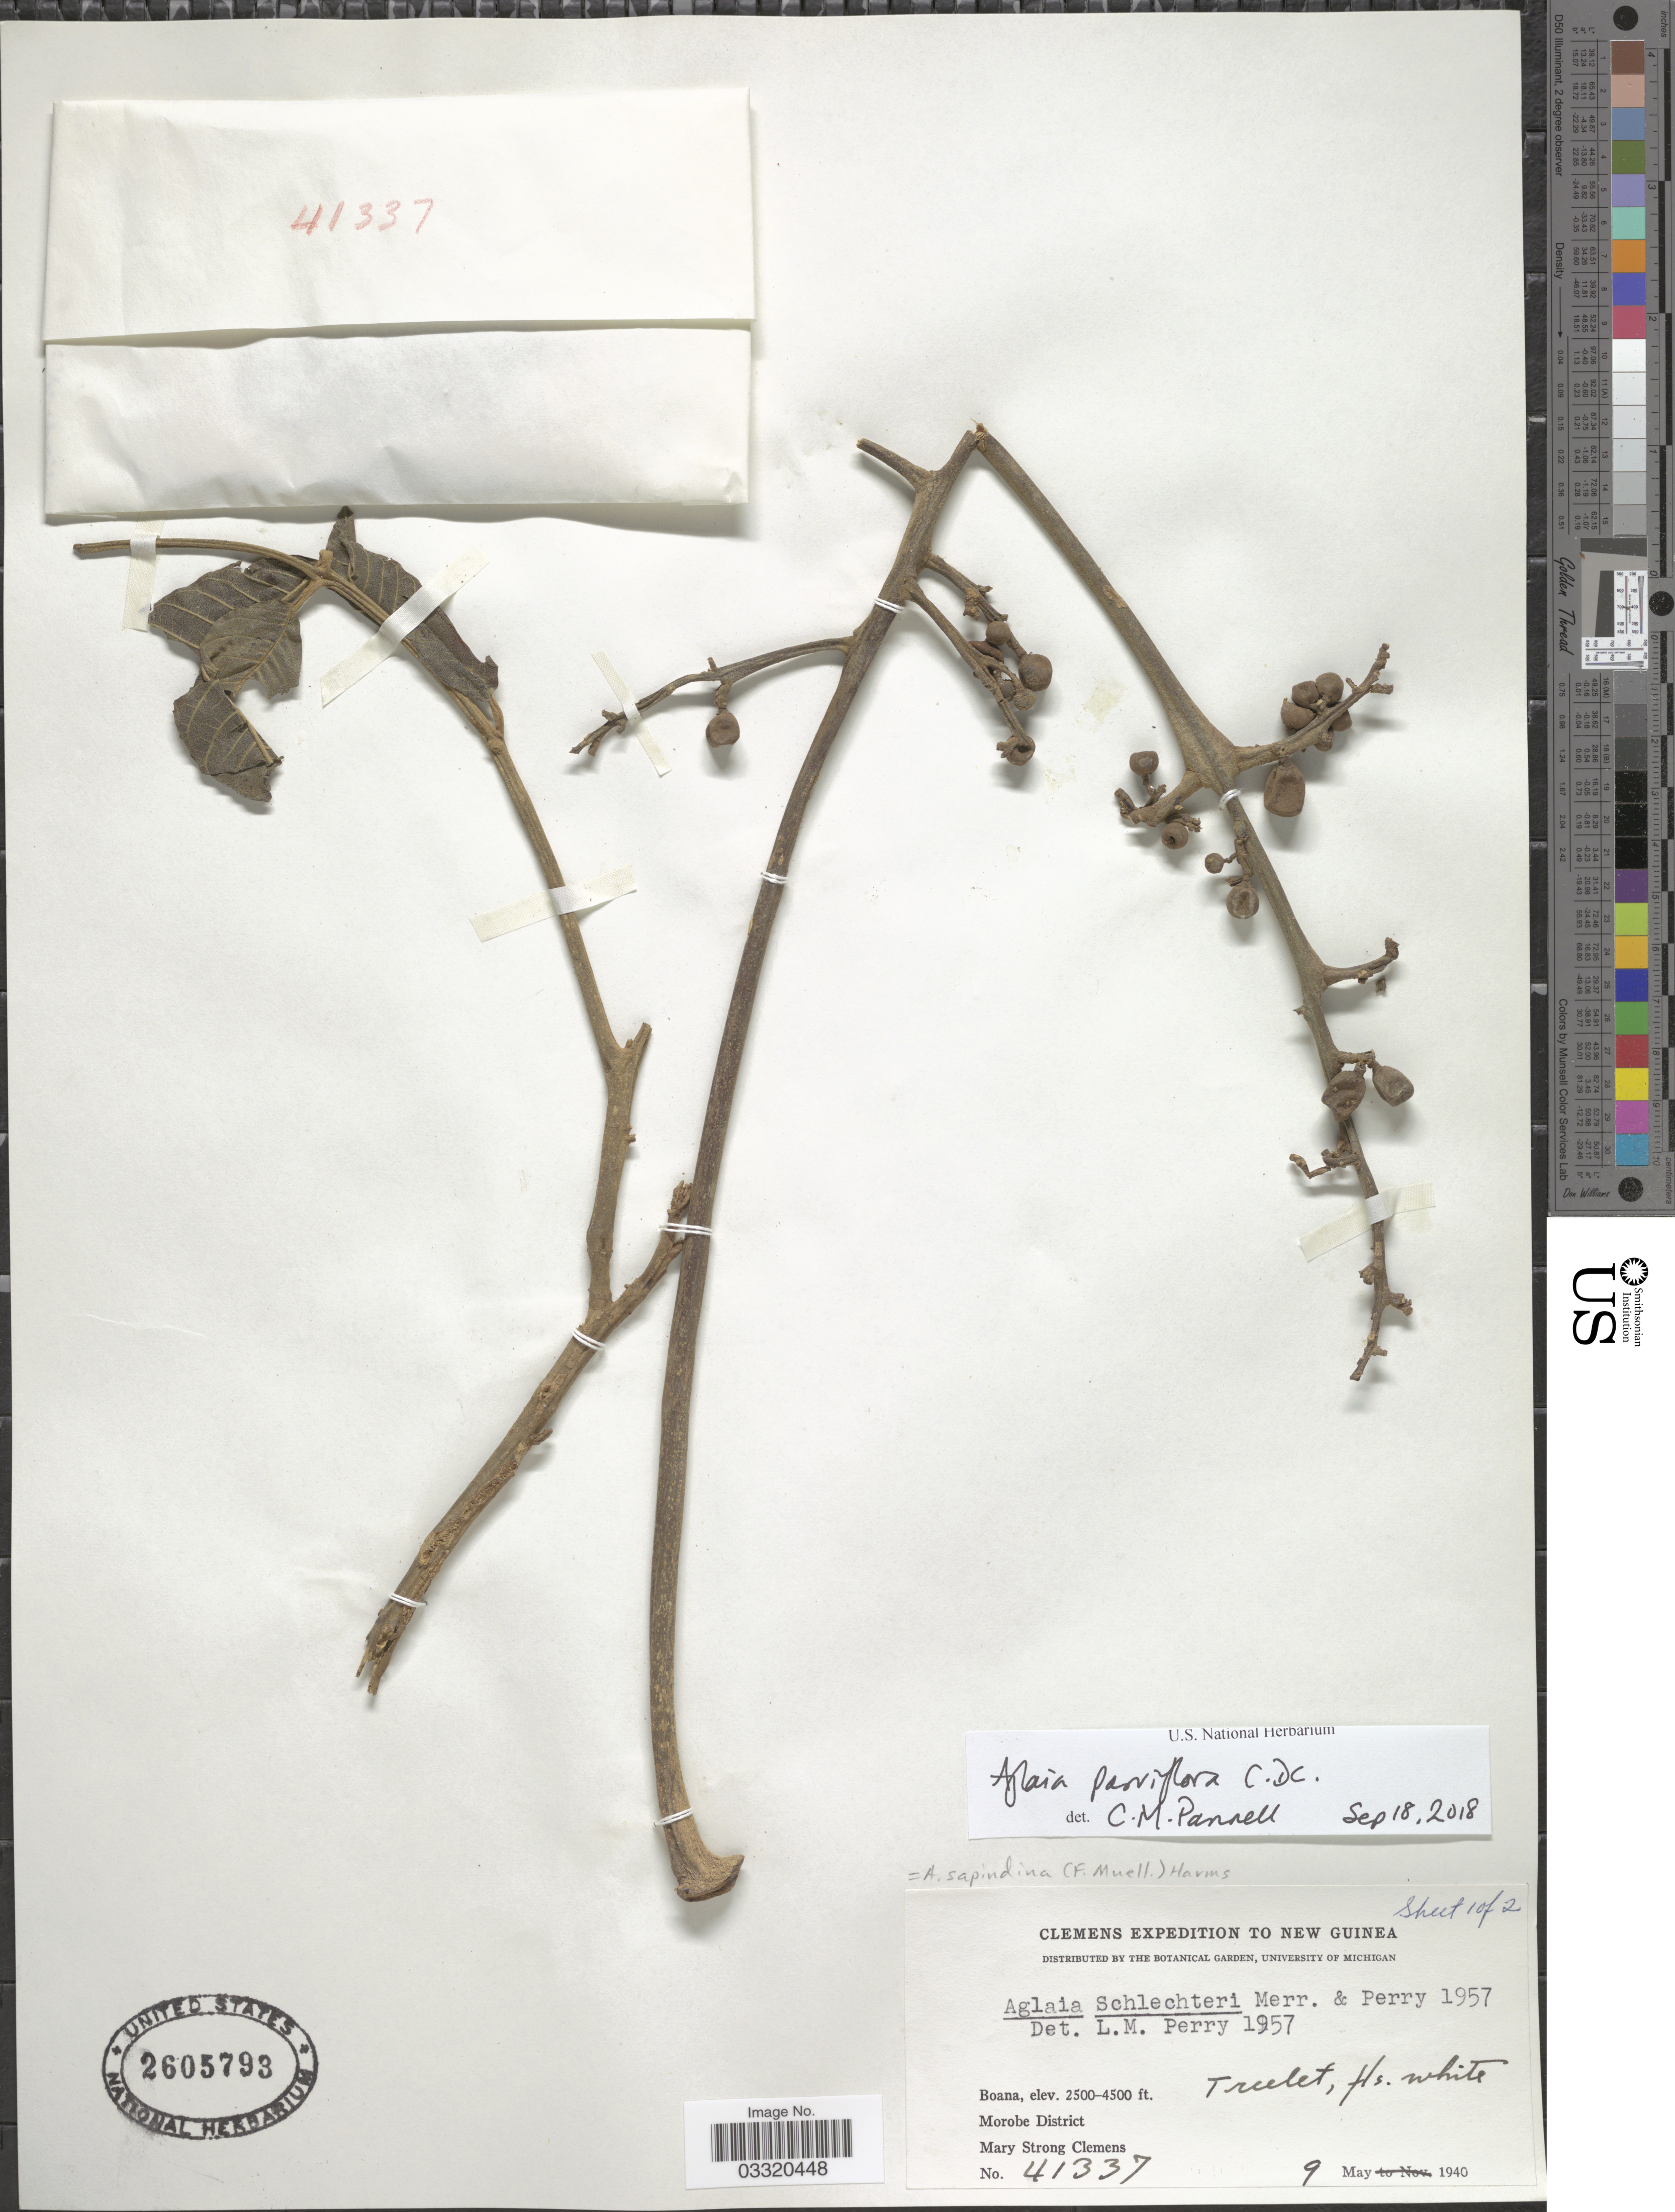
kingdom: Plantae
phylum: Tracheophyta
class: Magnoliopsida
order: Sapindales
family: Meliaceae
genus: Aglaia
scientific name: Aglaia parviflora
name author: C. DC.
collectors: M. S. Clemens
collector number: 41337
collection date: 1940-05-09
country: Papua New Guinea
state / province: Morobe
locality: New Guinea. Boana. Morobe District.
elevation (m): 762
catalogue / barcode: US 2605793